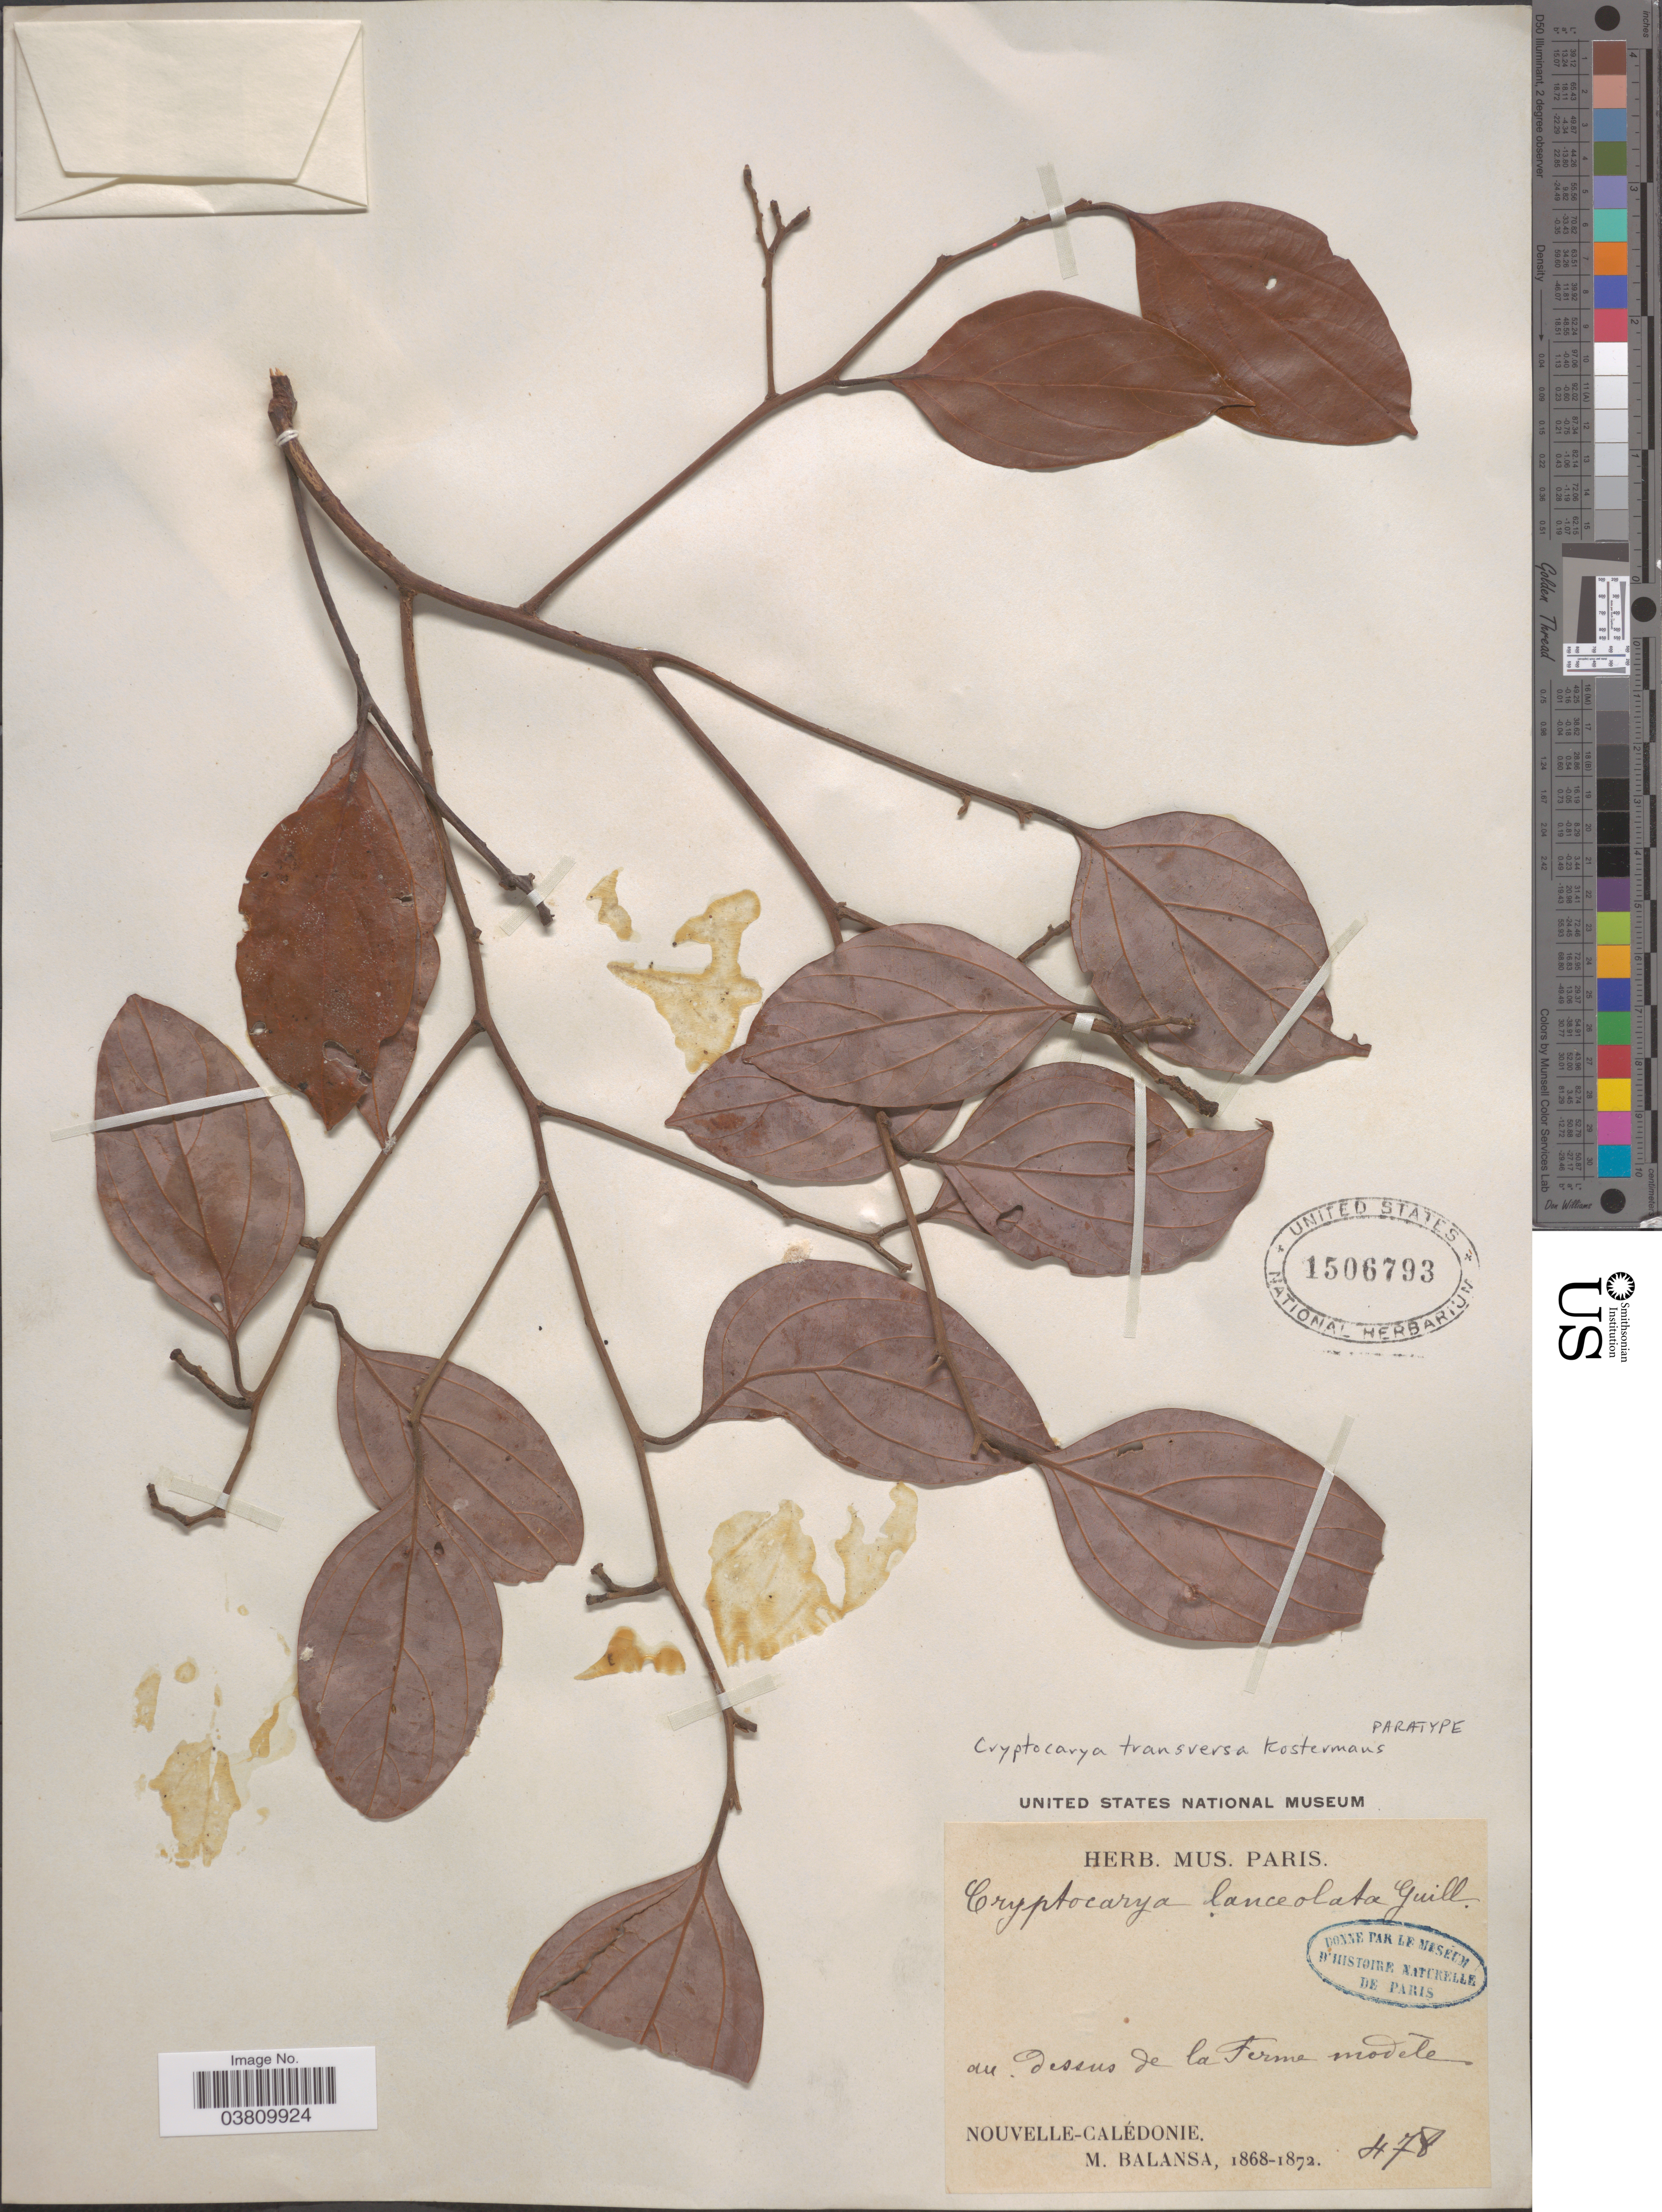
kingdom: Plantae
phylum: Tracheophyta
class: Magnoliopsida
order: Laurales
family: Lauraceae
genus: Cryptocarya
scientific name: Cryptocarya transversa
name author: Kosterm.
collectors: B. Balansa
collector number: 478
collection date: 1868/1872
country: New Caledonia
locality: Au dessus de la Ferme modele. Nouvelle-Calédonie.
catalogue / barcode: US 1506793